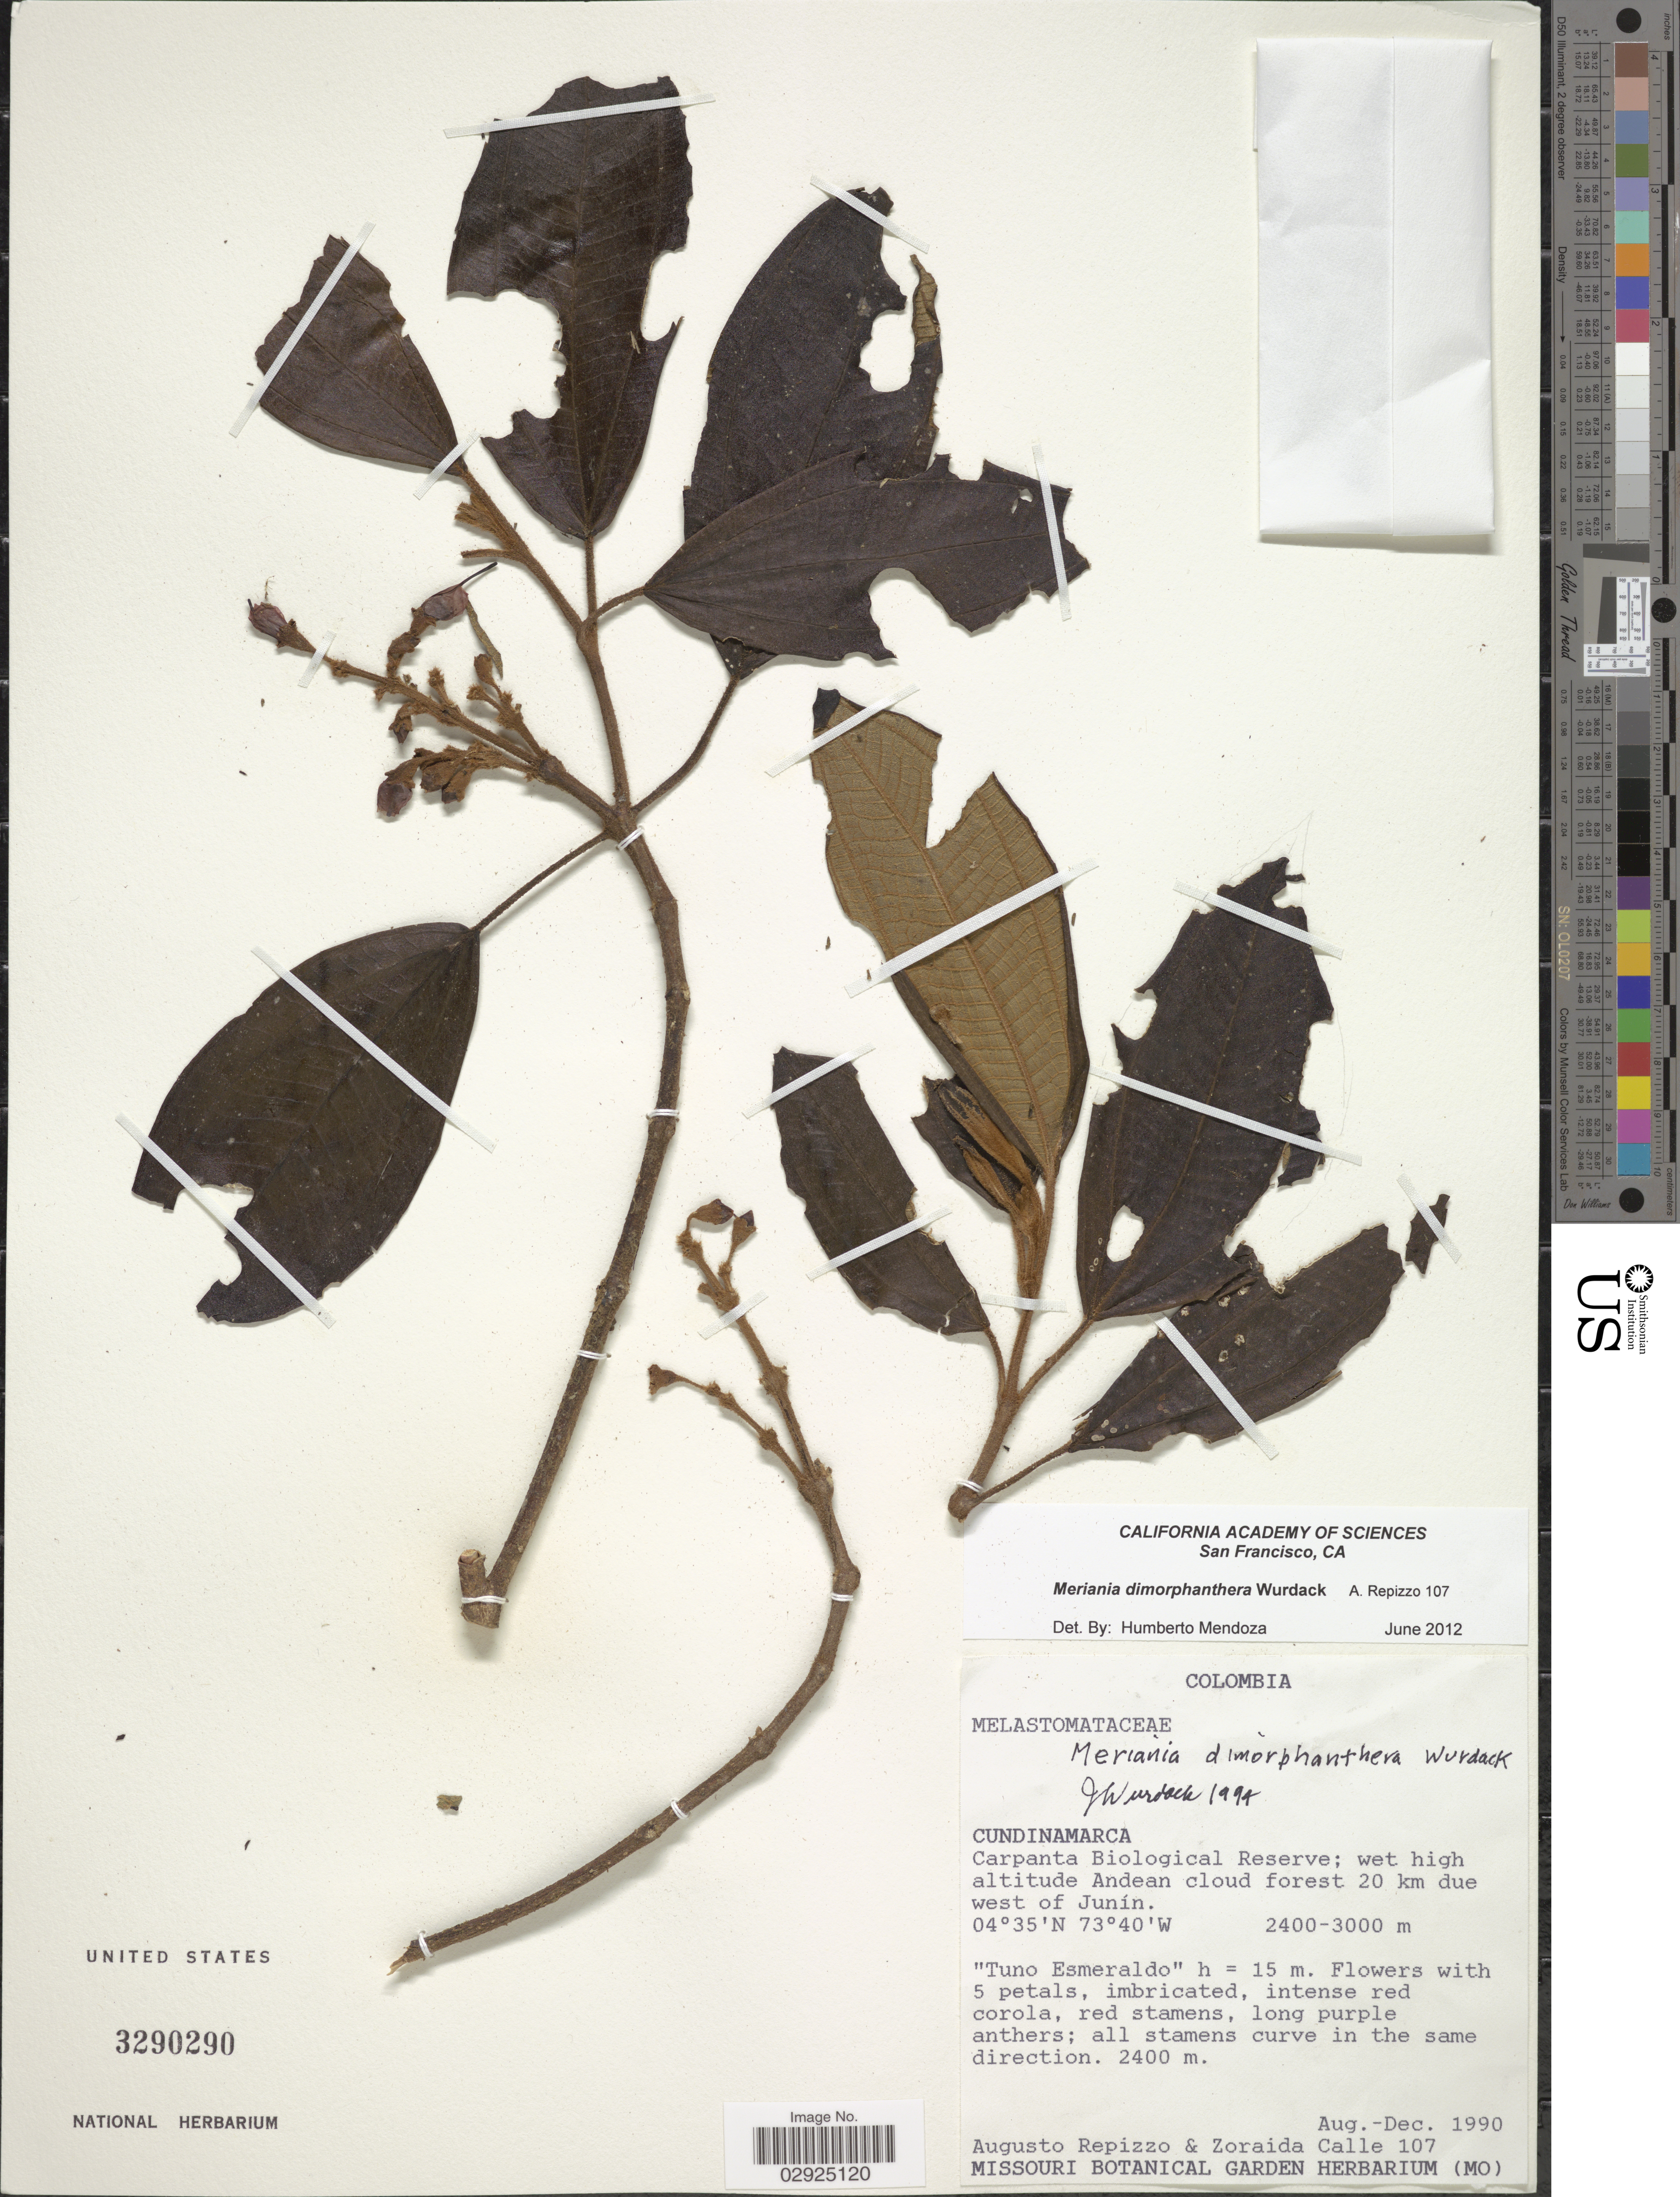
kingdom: Plantae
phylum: Tracheophyta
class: Magnoliopsida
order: Myrtales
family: Melastomataceae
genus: Meriania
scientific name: Meriania dimorphanthera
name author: Wurdack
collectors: A. Repizzo & Z. Calle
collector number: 107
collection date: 1990-08/1990-12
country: Colombia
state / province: Cundinamarca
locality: Carpanta Biological Reserve; wet high altitude Andean cloud forest 20 km due west of Junín.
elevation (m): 2400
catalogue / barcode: US 3290290